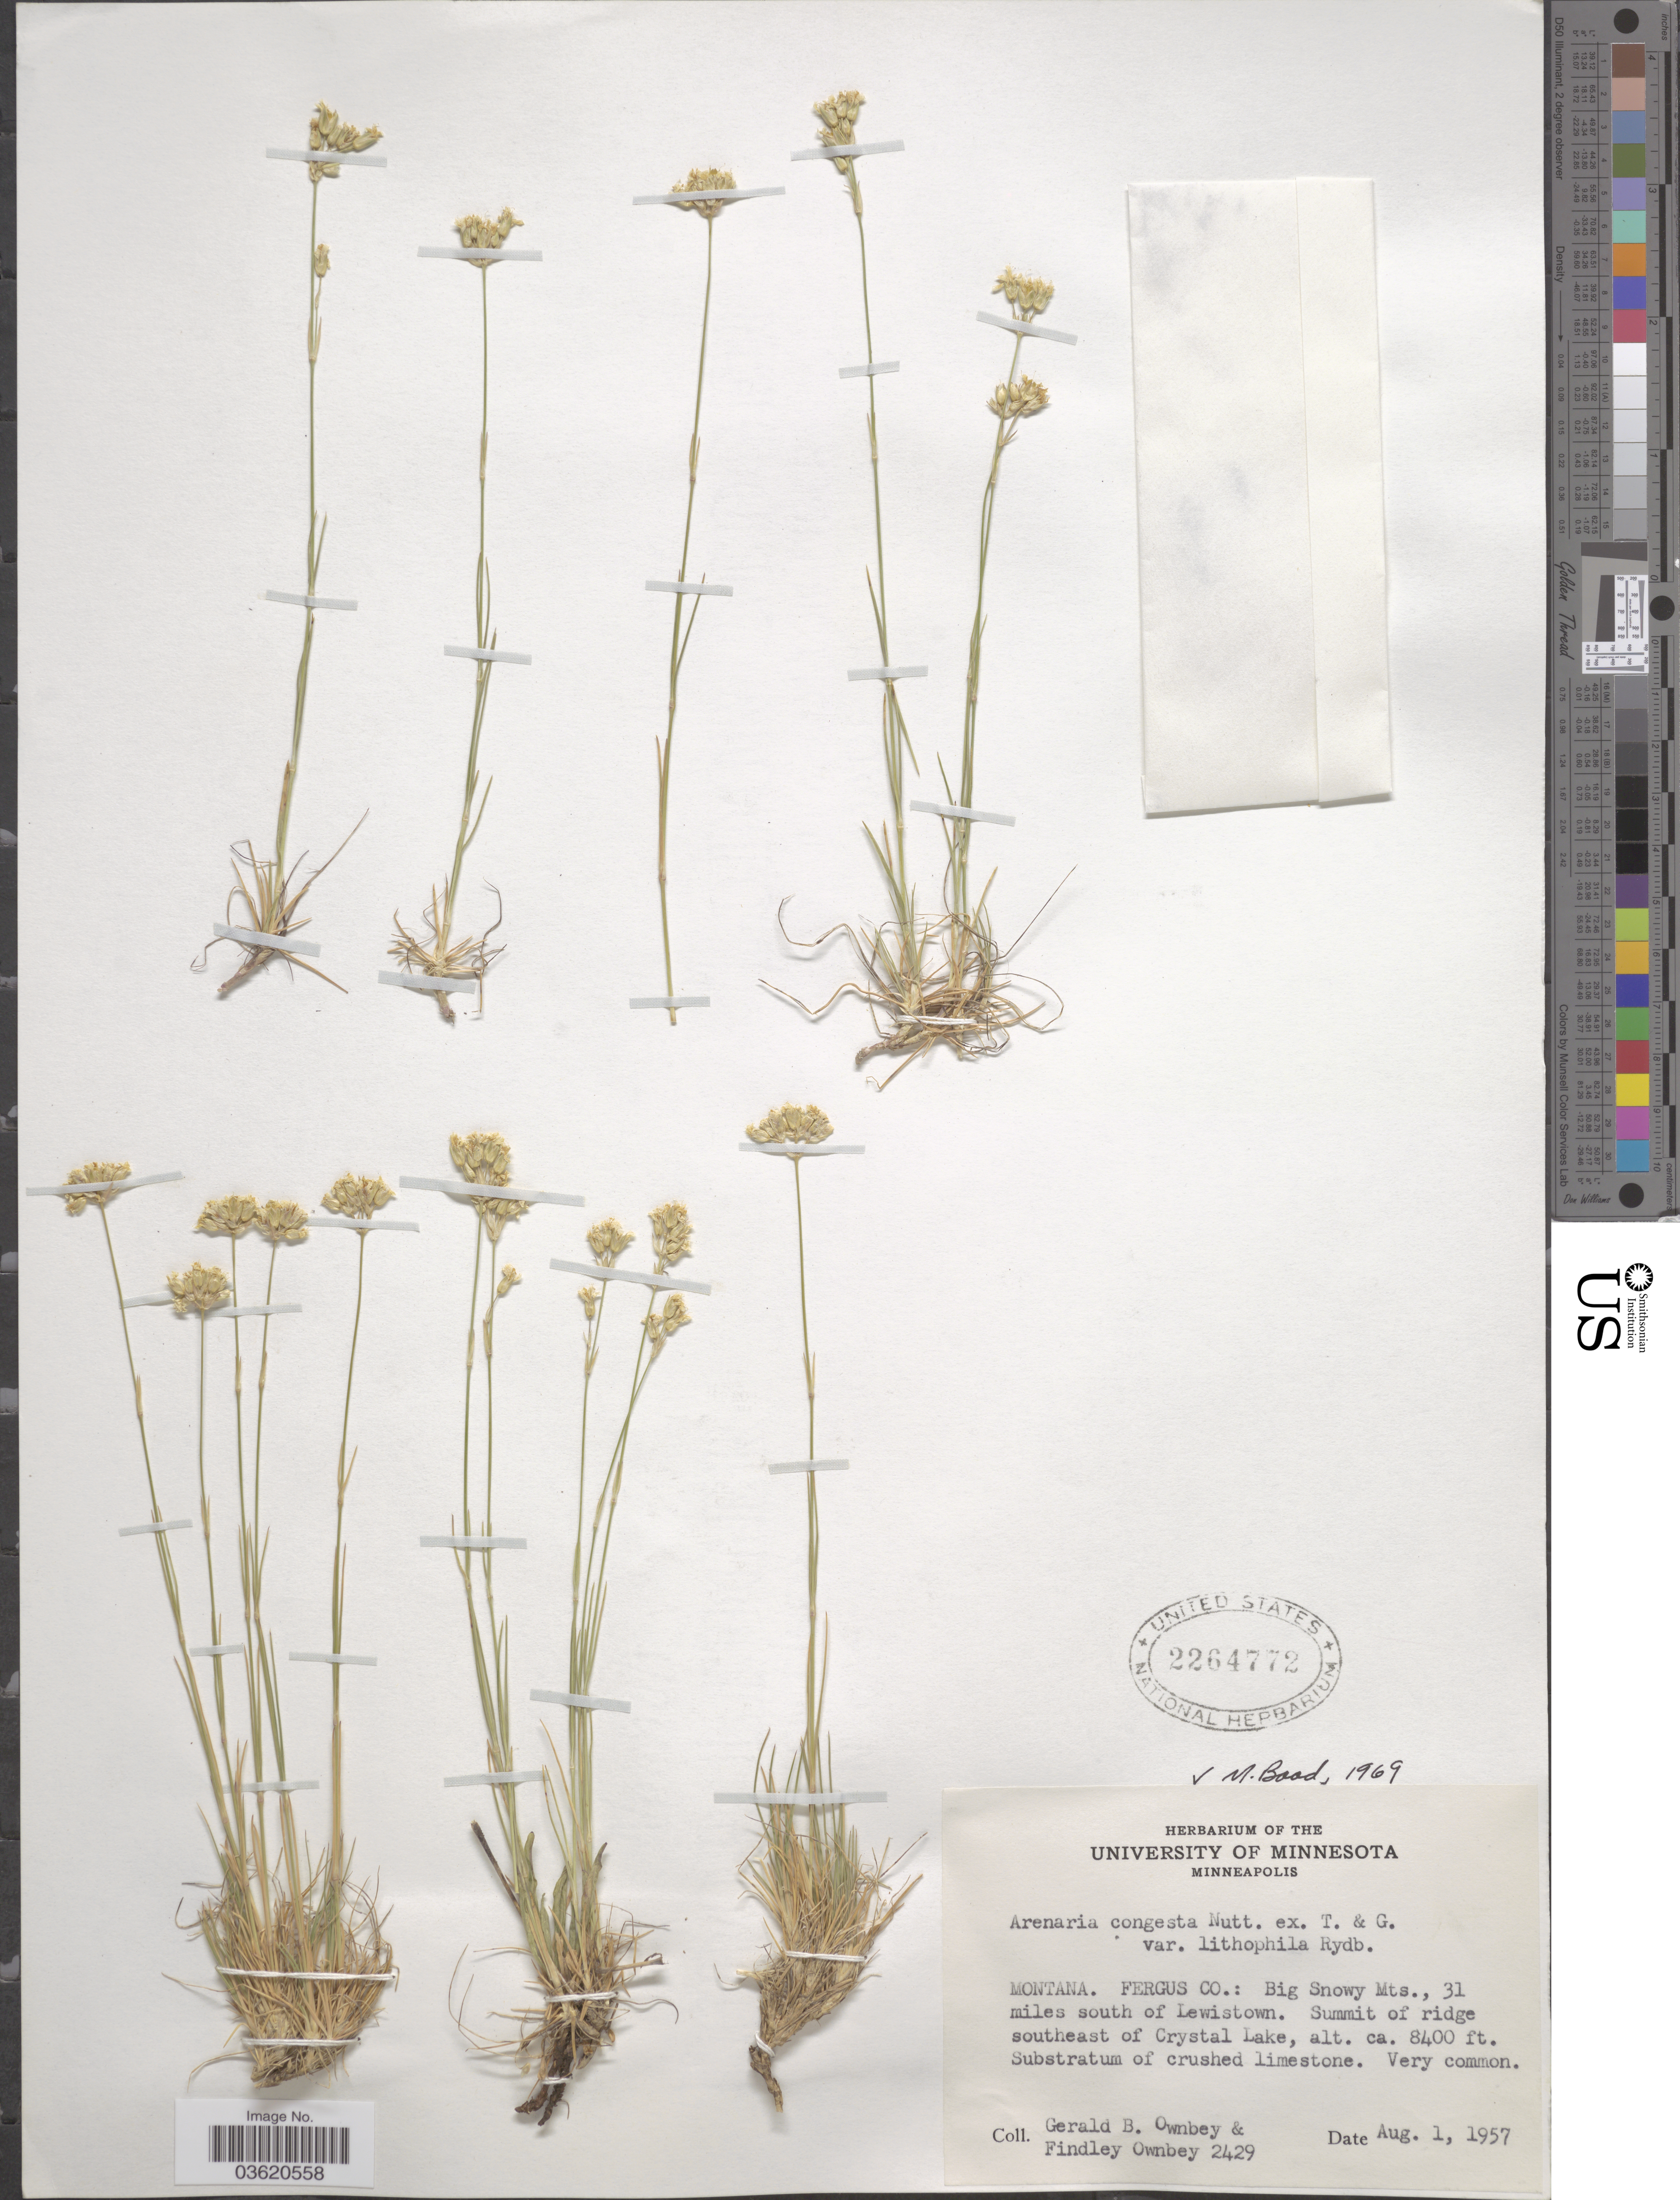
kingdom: Plantae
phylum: Tracheophyta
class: Magnoliopsida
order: Caryophyllales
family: Caryophyllaceae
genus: Eremogone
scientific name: Eremogone congesta var. lithophila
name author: (Rydb.) Dorn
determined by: Strong, Mark T., (BOT), Smithsonian Institution - National Museum of Natural History (UNITED STATES)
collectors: G. B. Ownbey & F. Ownbey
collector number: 2429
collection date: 1957-08-01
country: United States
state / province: Montana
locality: Fergus Co.: Big Snowy Mts., 31 miles south of Lewistown. Summit of ridge southeast of Crystal Lake.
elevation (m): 2560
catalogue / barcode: US 2264772